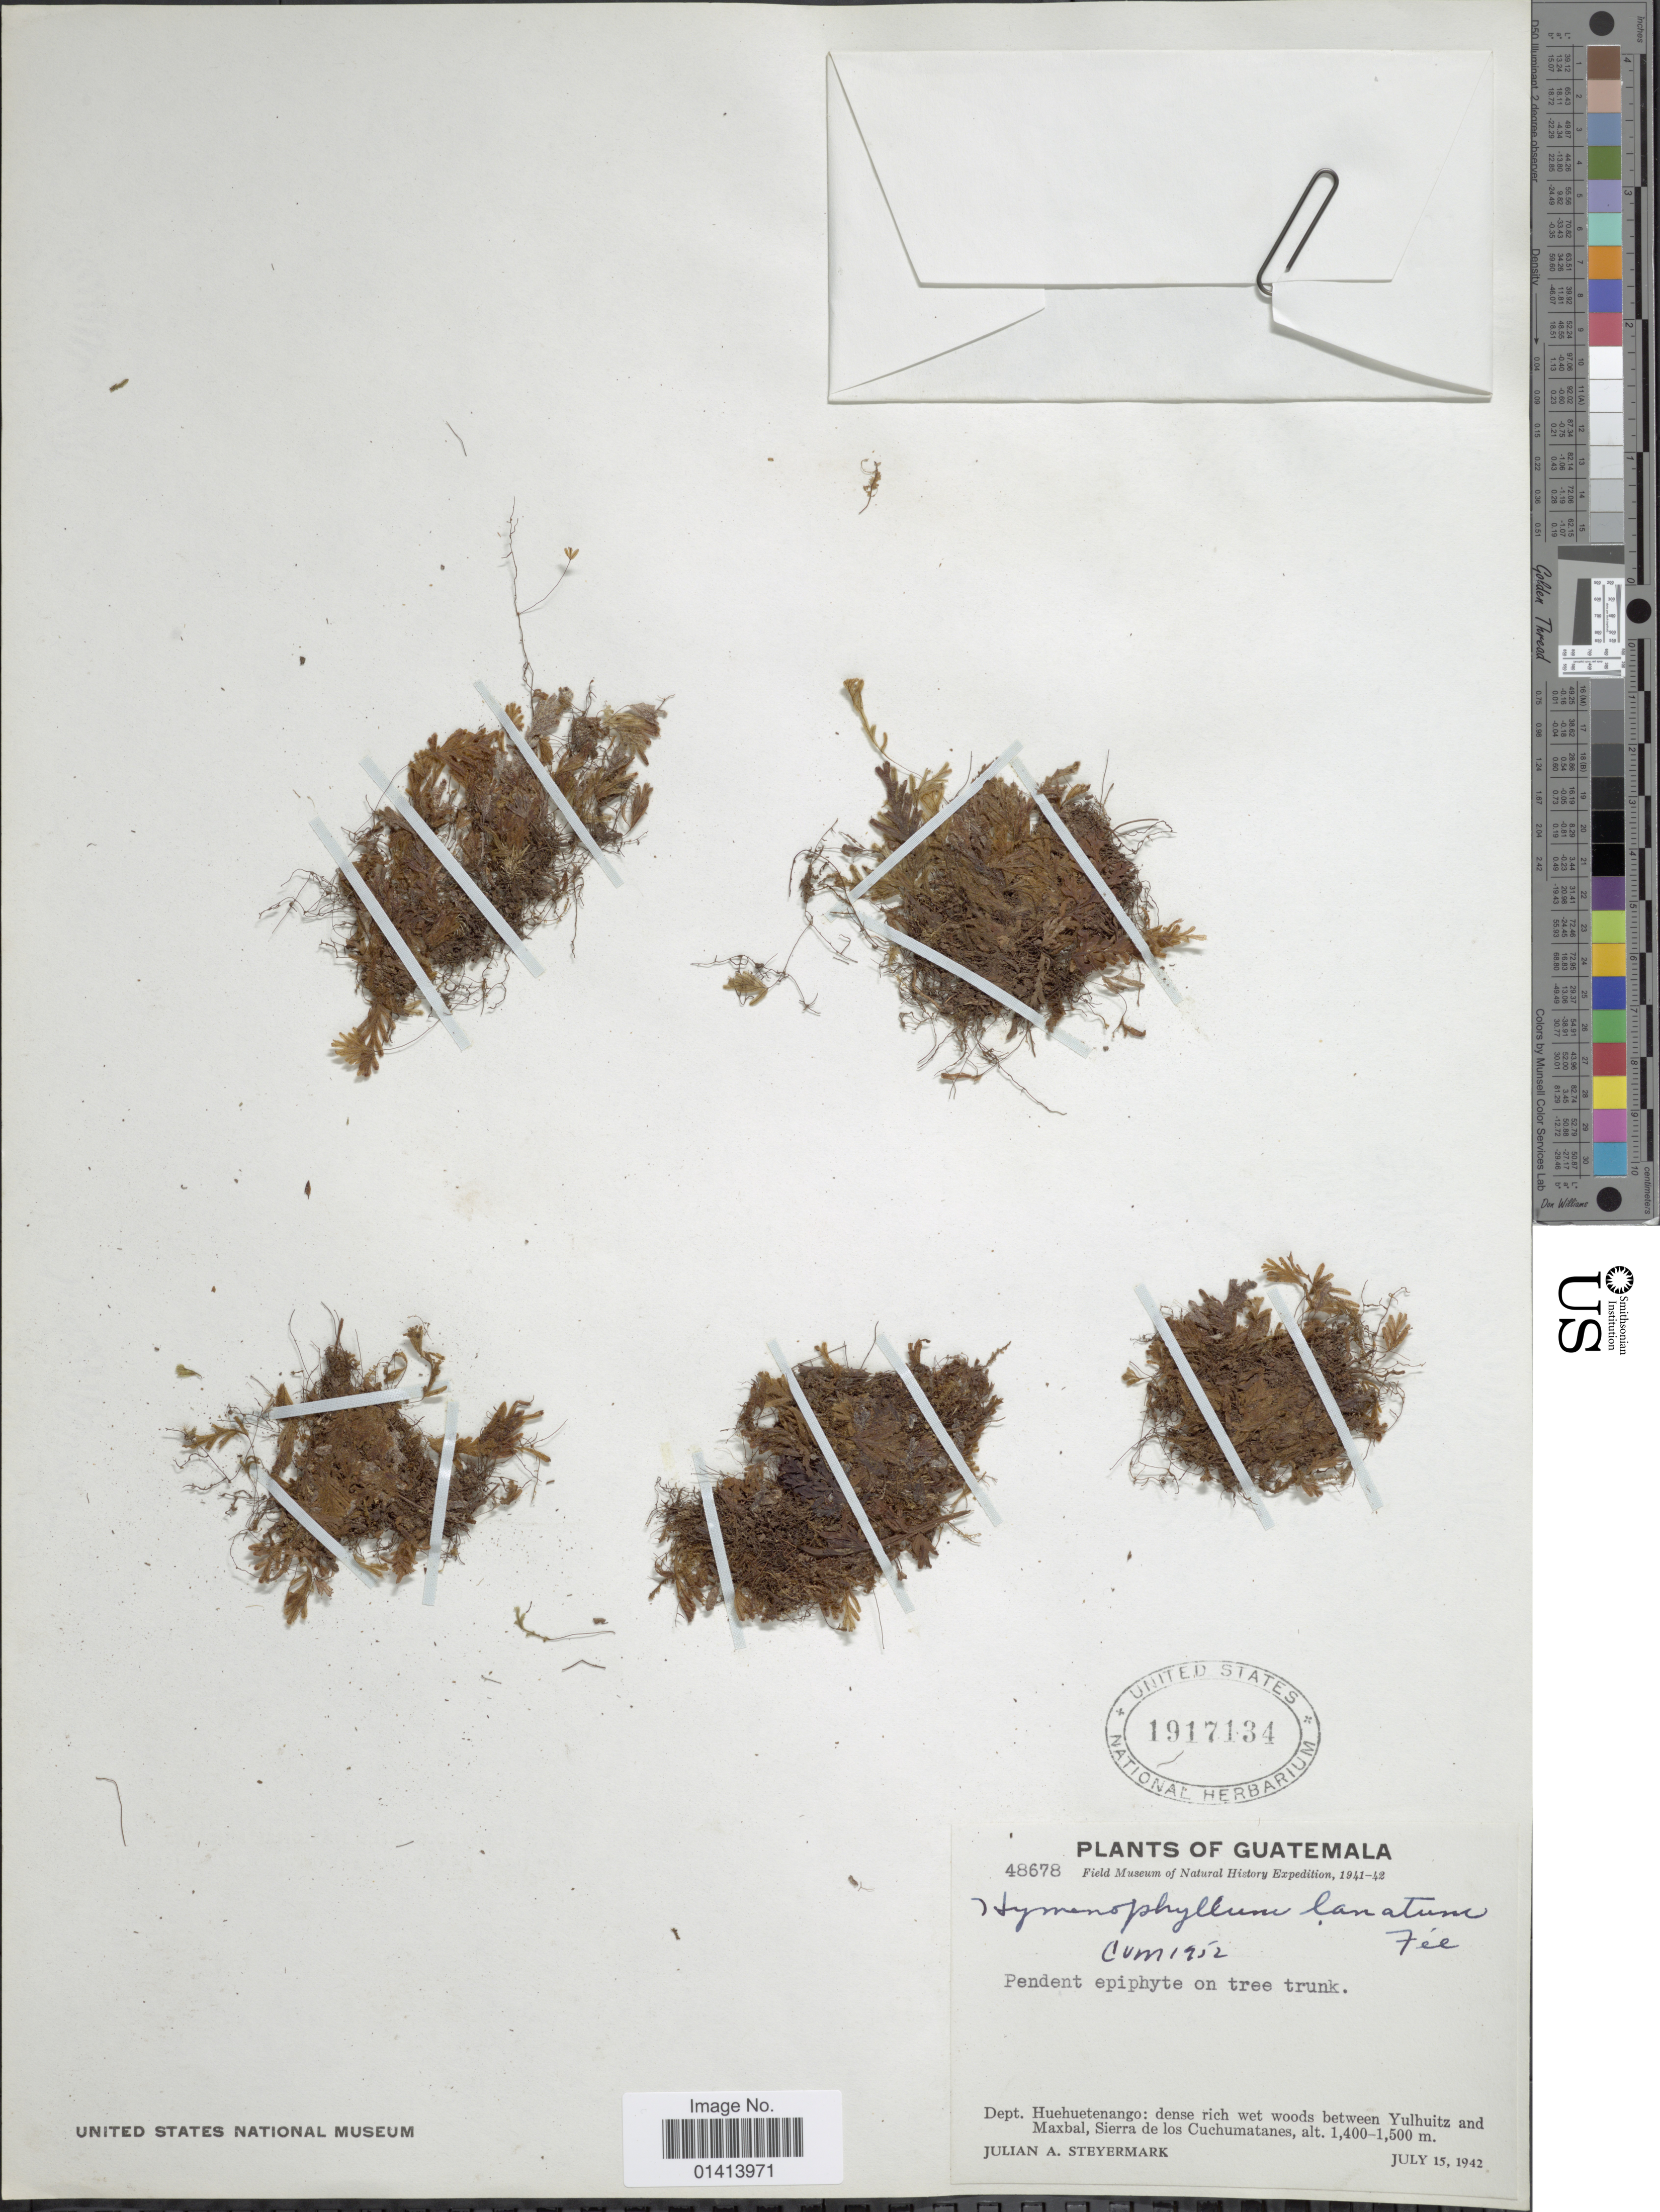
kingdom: Plantae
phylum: Tracheophyta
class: Polypodiopsida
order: Hymenophyllales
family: Hymenophyllaceae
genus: Hymenophyllum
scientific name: Hymenophyllum lanatum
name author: Fée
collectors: J. Steyermark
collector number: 48678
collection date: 1942-07-15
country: Guatemala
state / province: Huehuetenango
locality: Dept Huehuetenango: dense rich woods between Yulhuitz and Maxbal, Sierra de los Cuchumatanes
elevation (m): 1400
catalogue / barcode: US 1917134